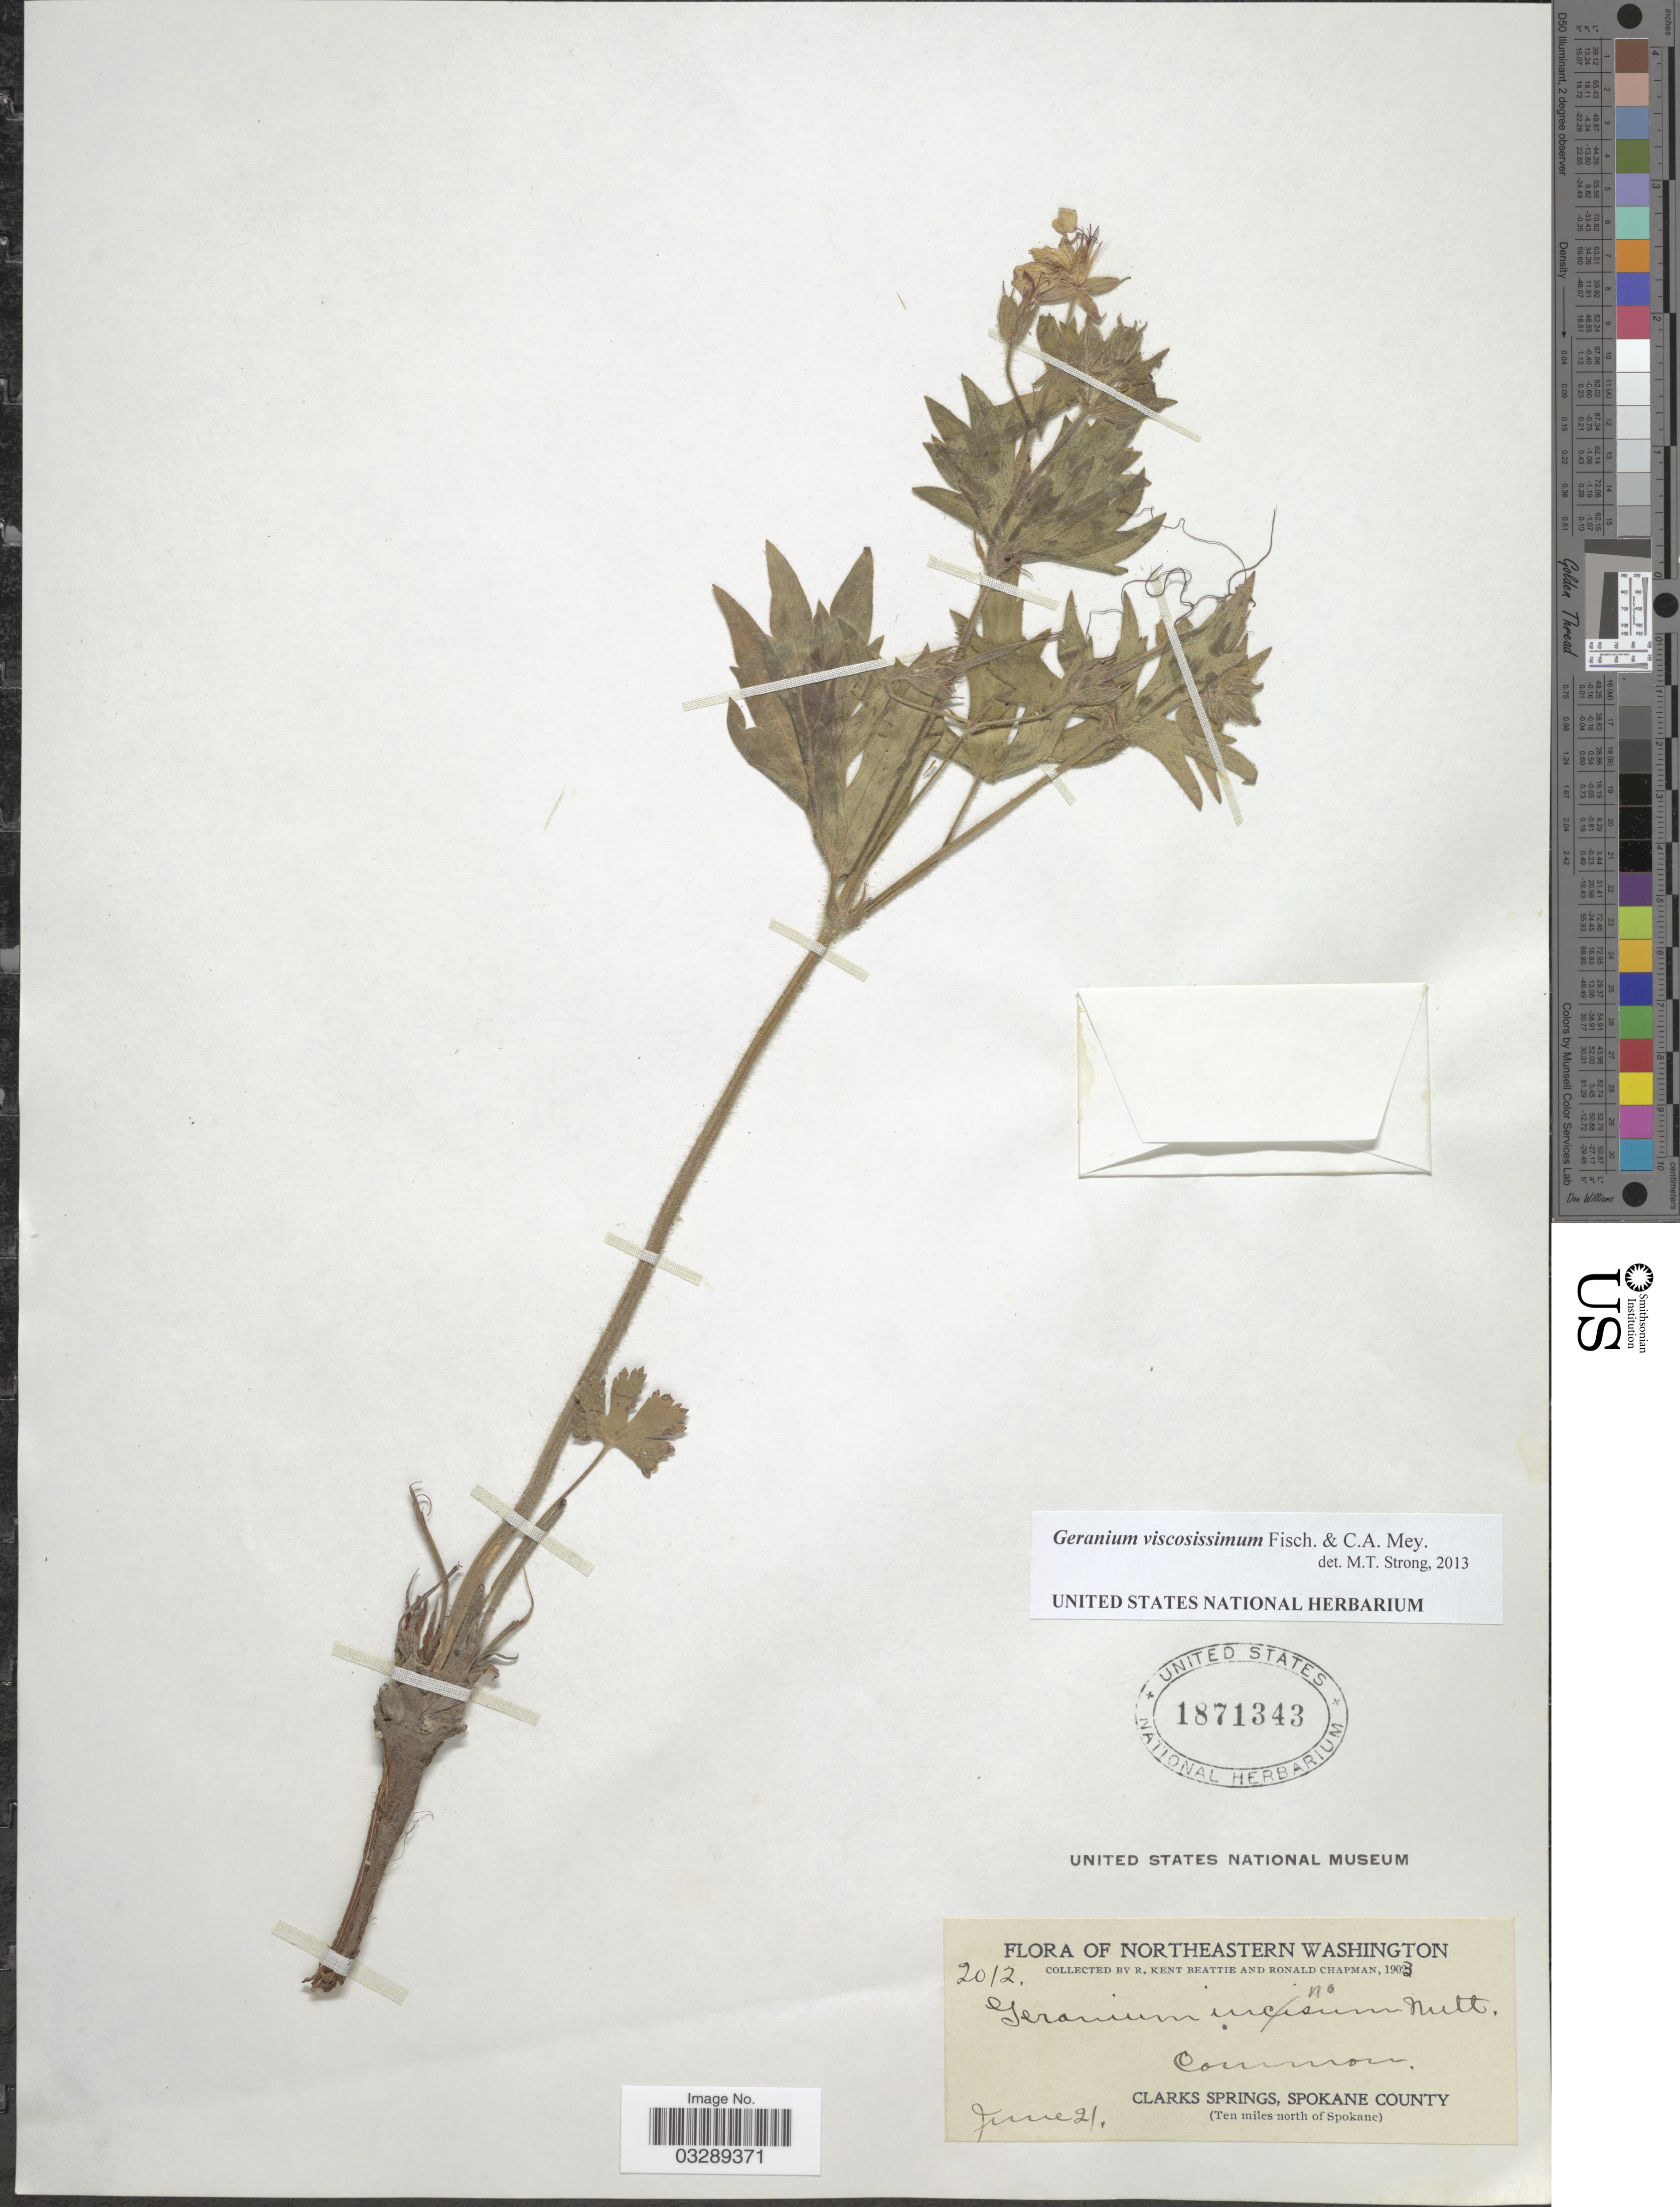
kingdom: Plantae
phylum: Tracheophyta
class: Magnoliopsida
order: Geraniales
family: Geraniaceae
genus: Geranium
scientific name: Geranium viscosissimum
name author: Fisch. & C.A. Mey.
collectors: R. K. Beattie & R. Chapman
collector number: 2012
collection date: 1903-06-21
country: United States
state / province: Washington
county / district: Spokane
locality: Northeastern Washington, Clarks Springs, Spokane County (Ten miles north of Spokane).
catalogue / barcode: US 1871343